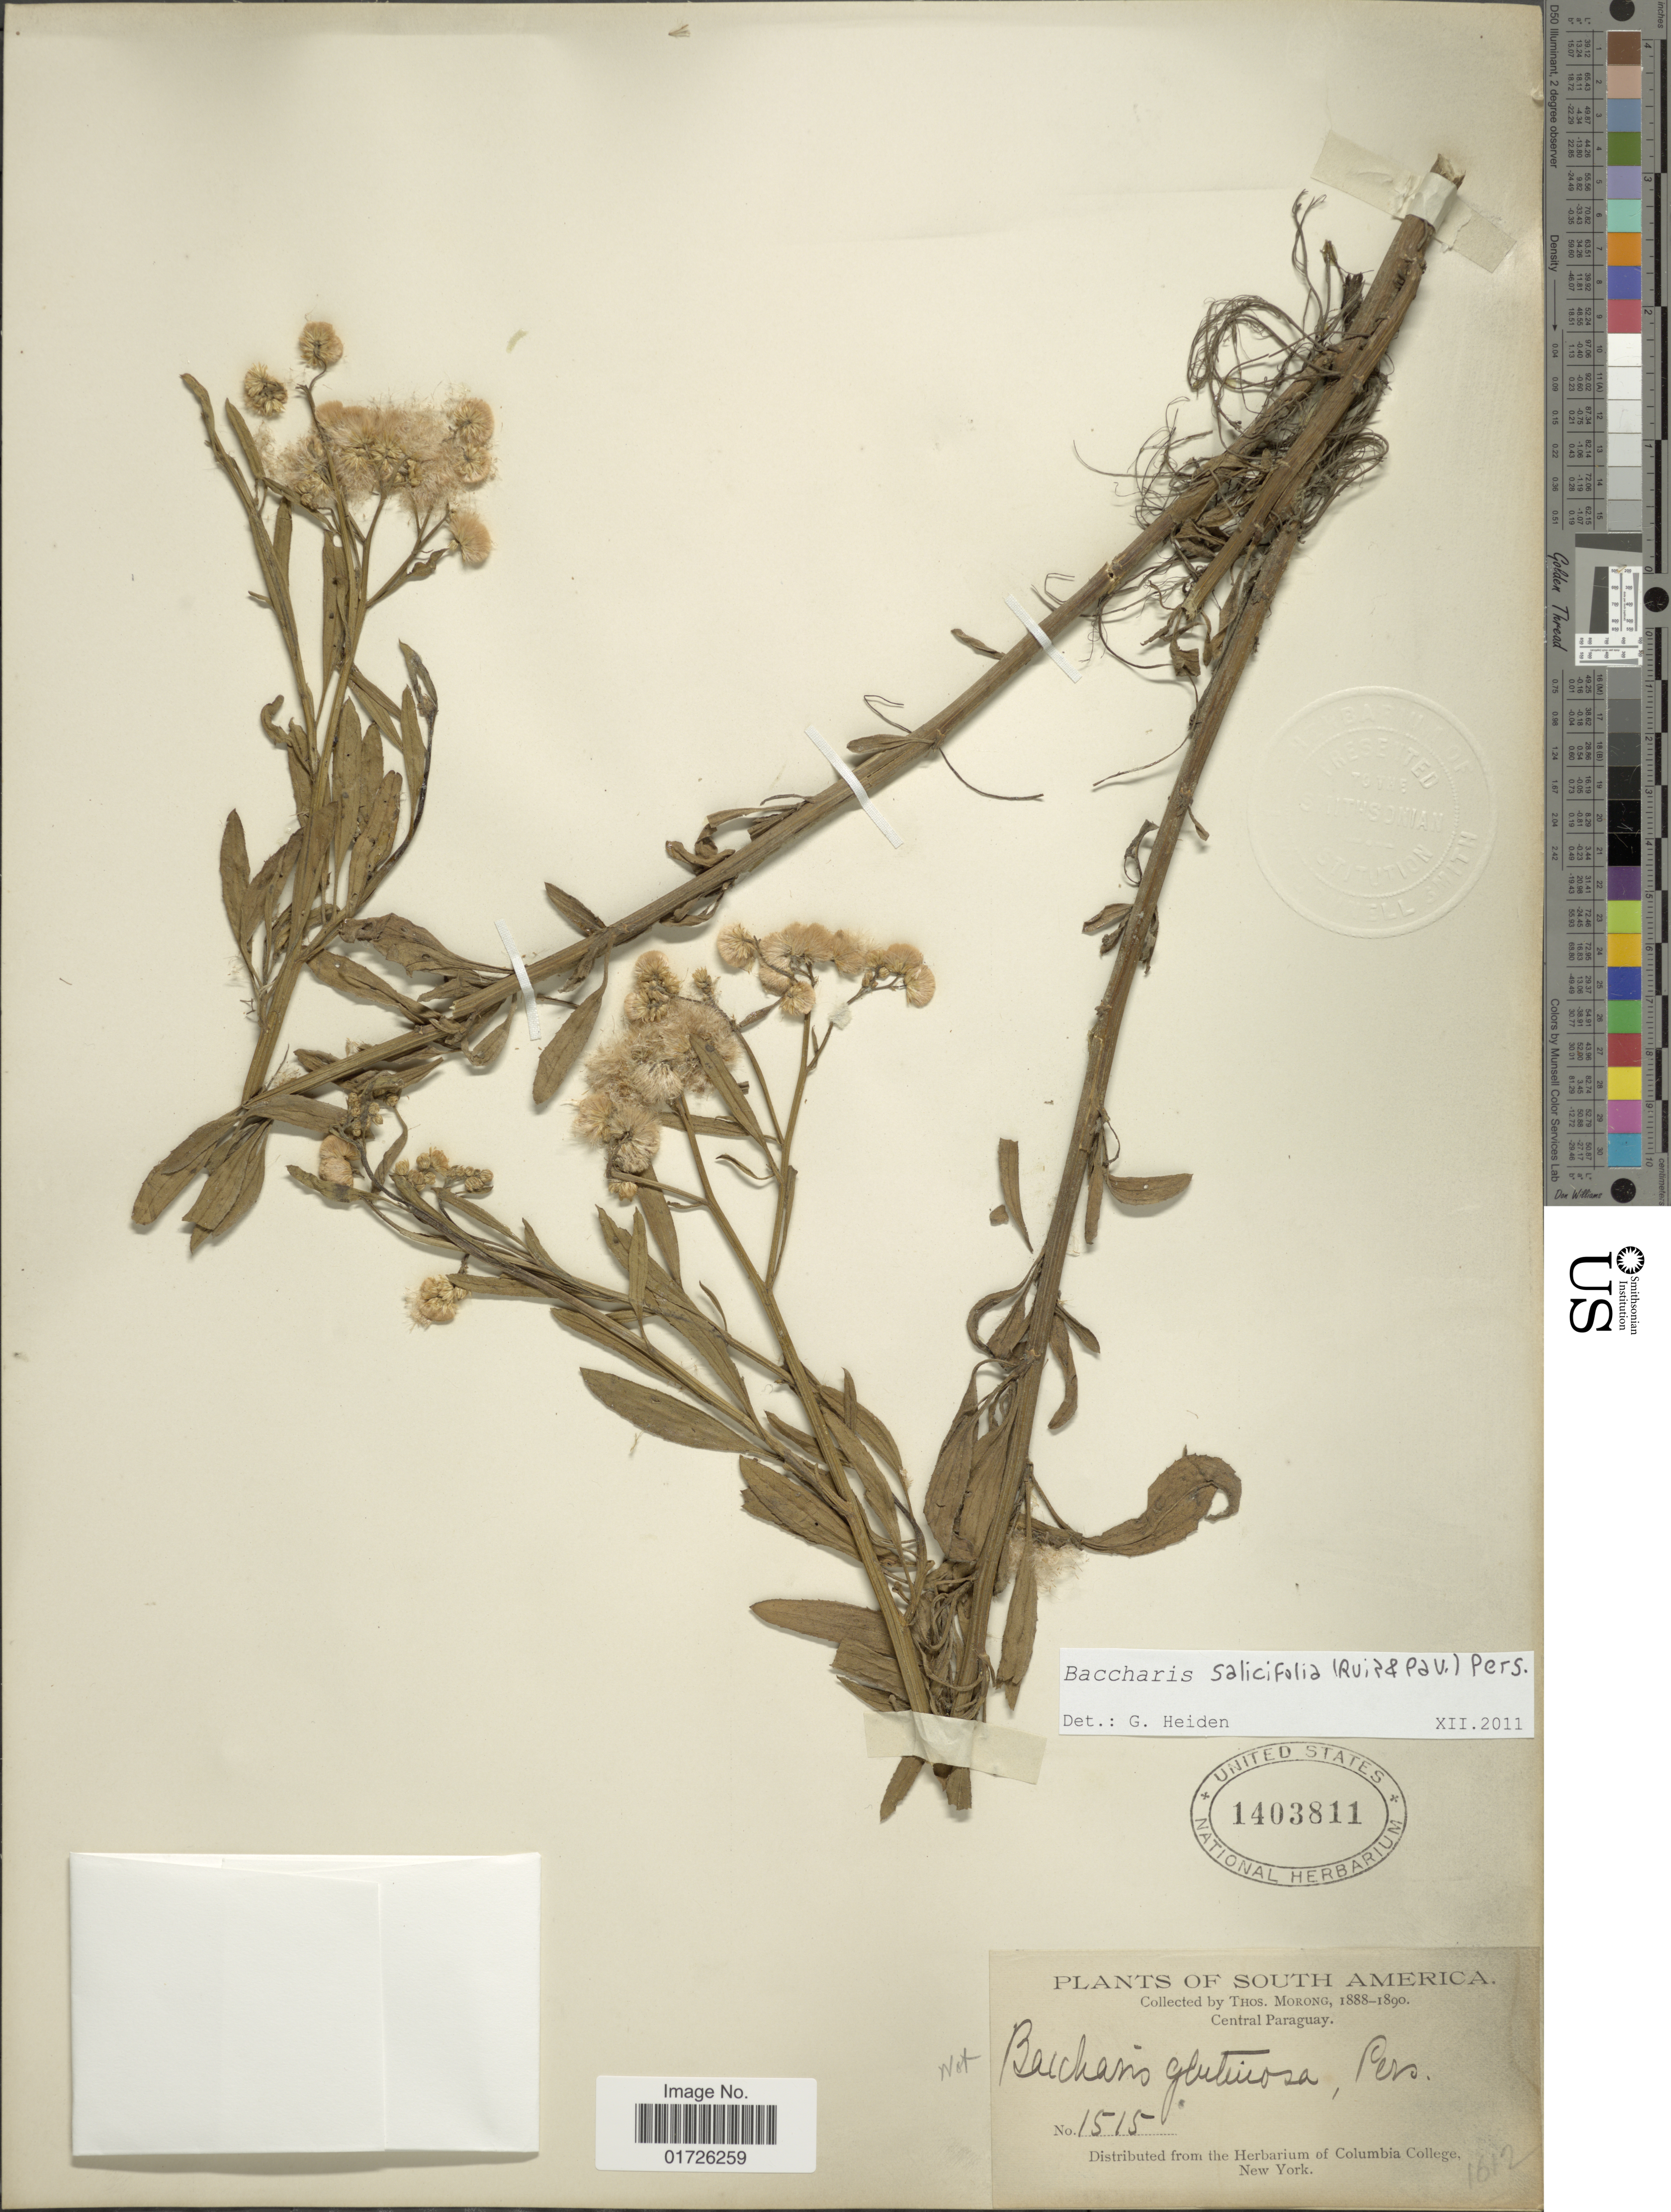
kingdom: Plantae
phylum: Tracheophyta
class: Magnoliopsida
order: Asterales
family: Asteraceae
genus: Baccharis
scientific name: Baccharis salicifolia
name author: (Ruiz & Pav.) Pers.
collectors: ex herb. T. Morong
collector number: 1515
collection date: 1888/1890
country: Paraguay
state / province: Central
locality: Central Paraguay.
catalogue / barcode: US 1403811